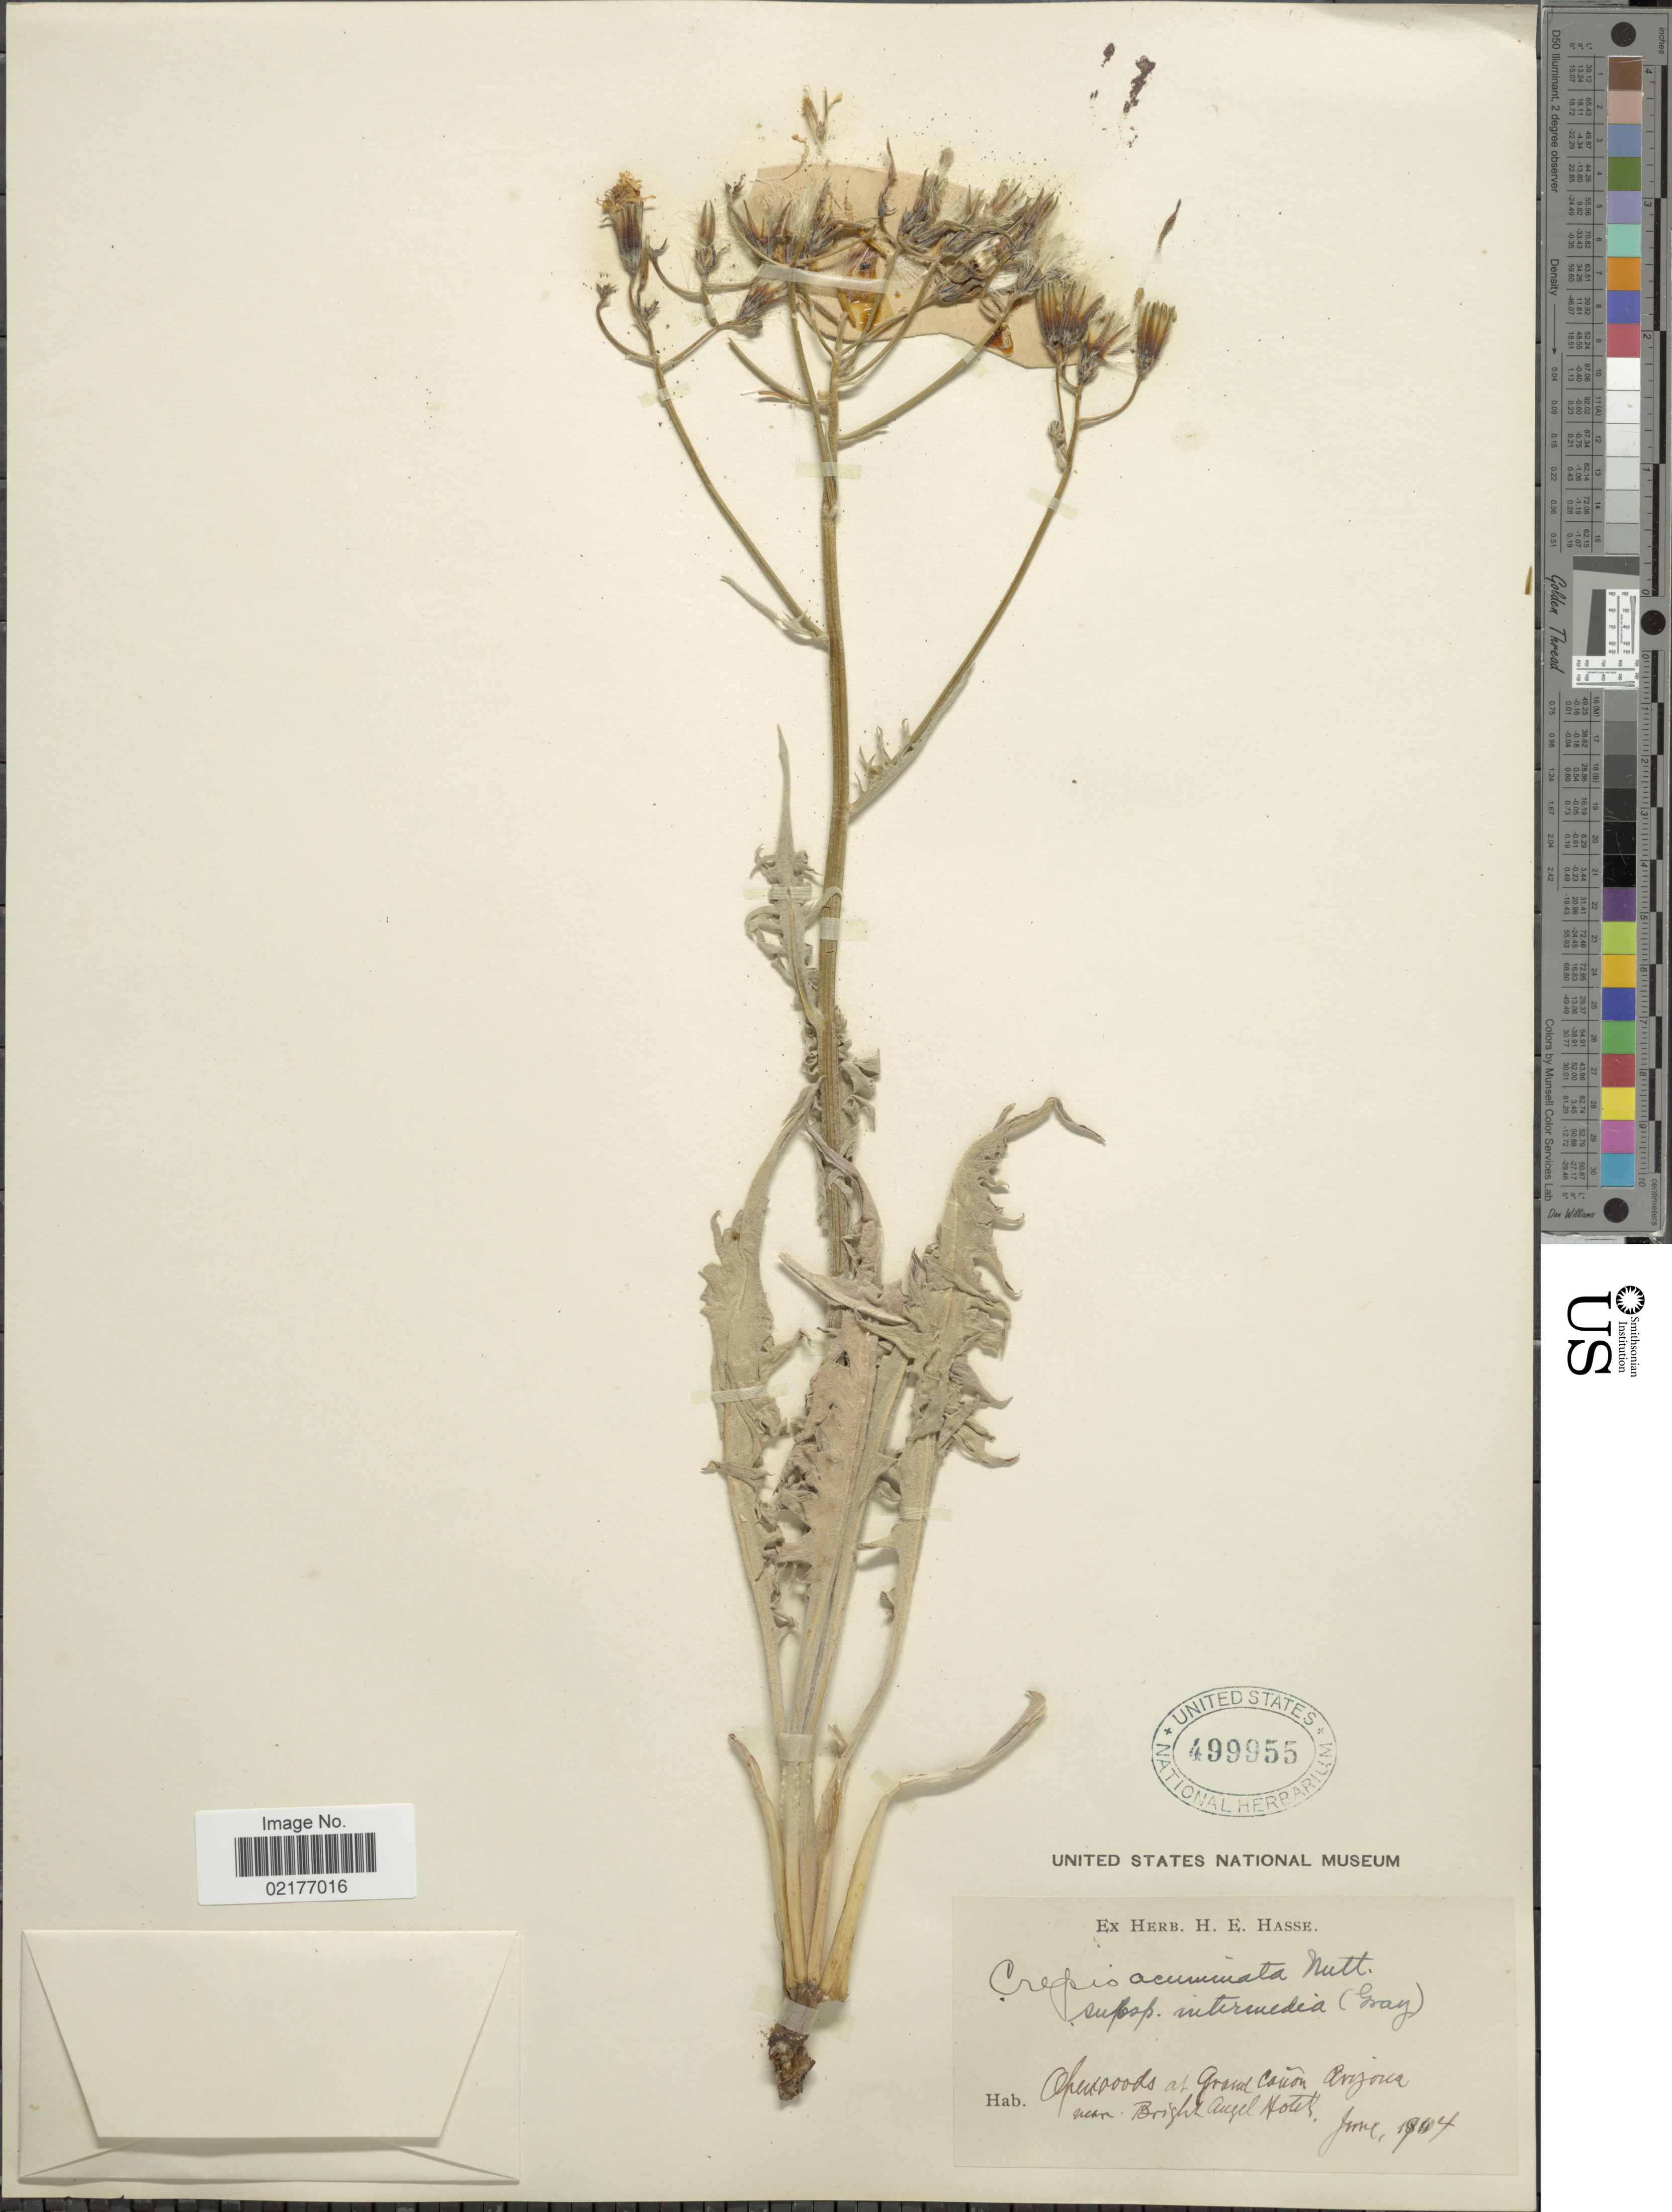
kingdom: Plantae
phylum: Tracheophyta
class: Magnoliopsida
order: Asterales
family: Asteraceae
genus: Crepis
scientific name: Crepis intermedia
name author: A. Gray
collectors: ex herb. H.E. Hasse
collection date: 1904-06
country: United States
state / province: Arizona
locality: Openwoods at Grand Canon (Canyon) Near Bright Angel Hotel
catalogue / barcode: US 499955